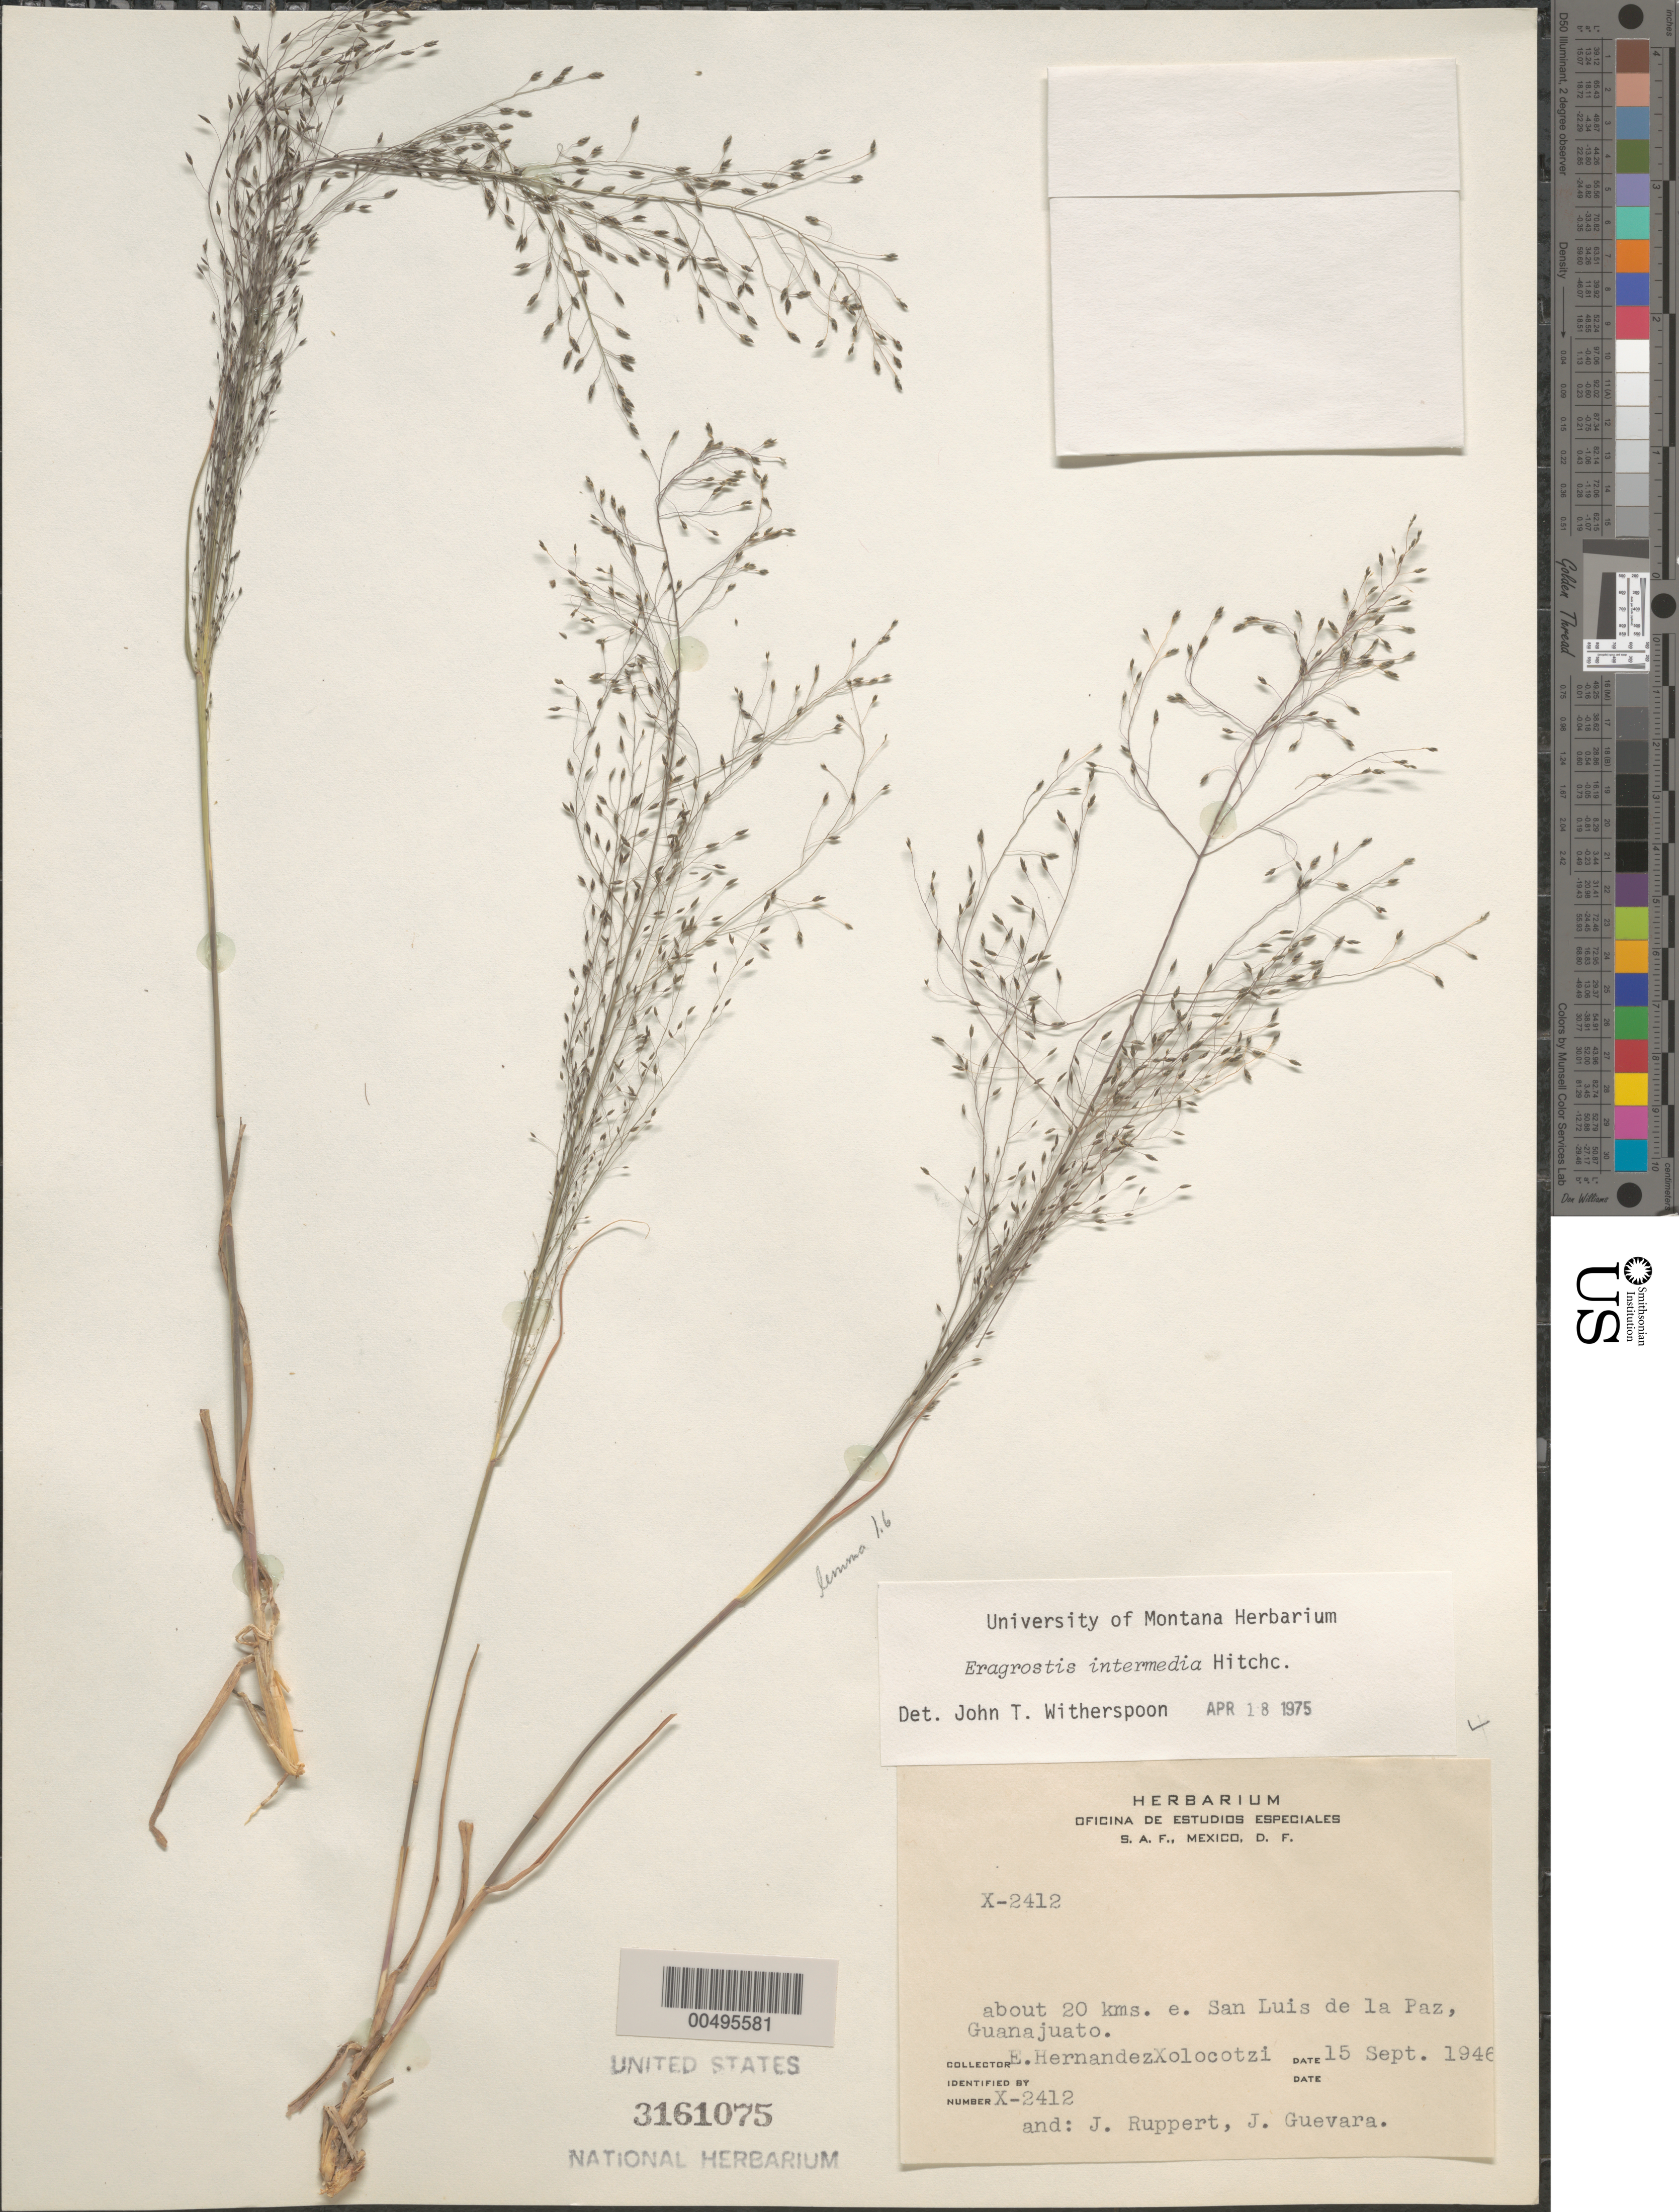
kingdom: Plantae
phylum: Tracheophyta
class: Liliopsida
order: Poales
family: Poaceae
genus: Eragrostis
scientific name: Eragrostis intermedia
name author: Hitchc.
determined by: Witherspoon, John T.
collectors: E. I. Hernández-X., J. Ruppert & J. Guevara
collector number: X-2412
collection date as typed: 15 Sep 1946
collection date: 1946-09-15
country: Mexico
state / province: Guanajuato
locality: About 20 km E San Luis de la Paz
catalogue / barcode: US 3161075